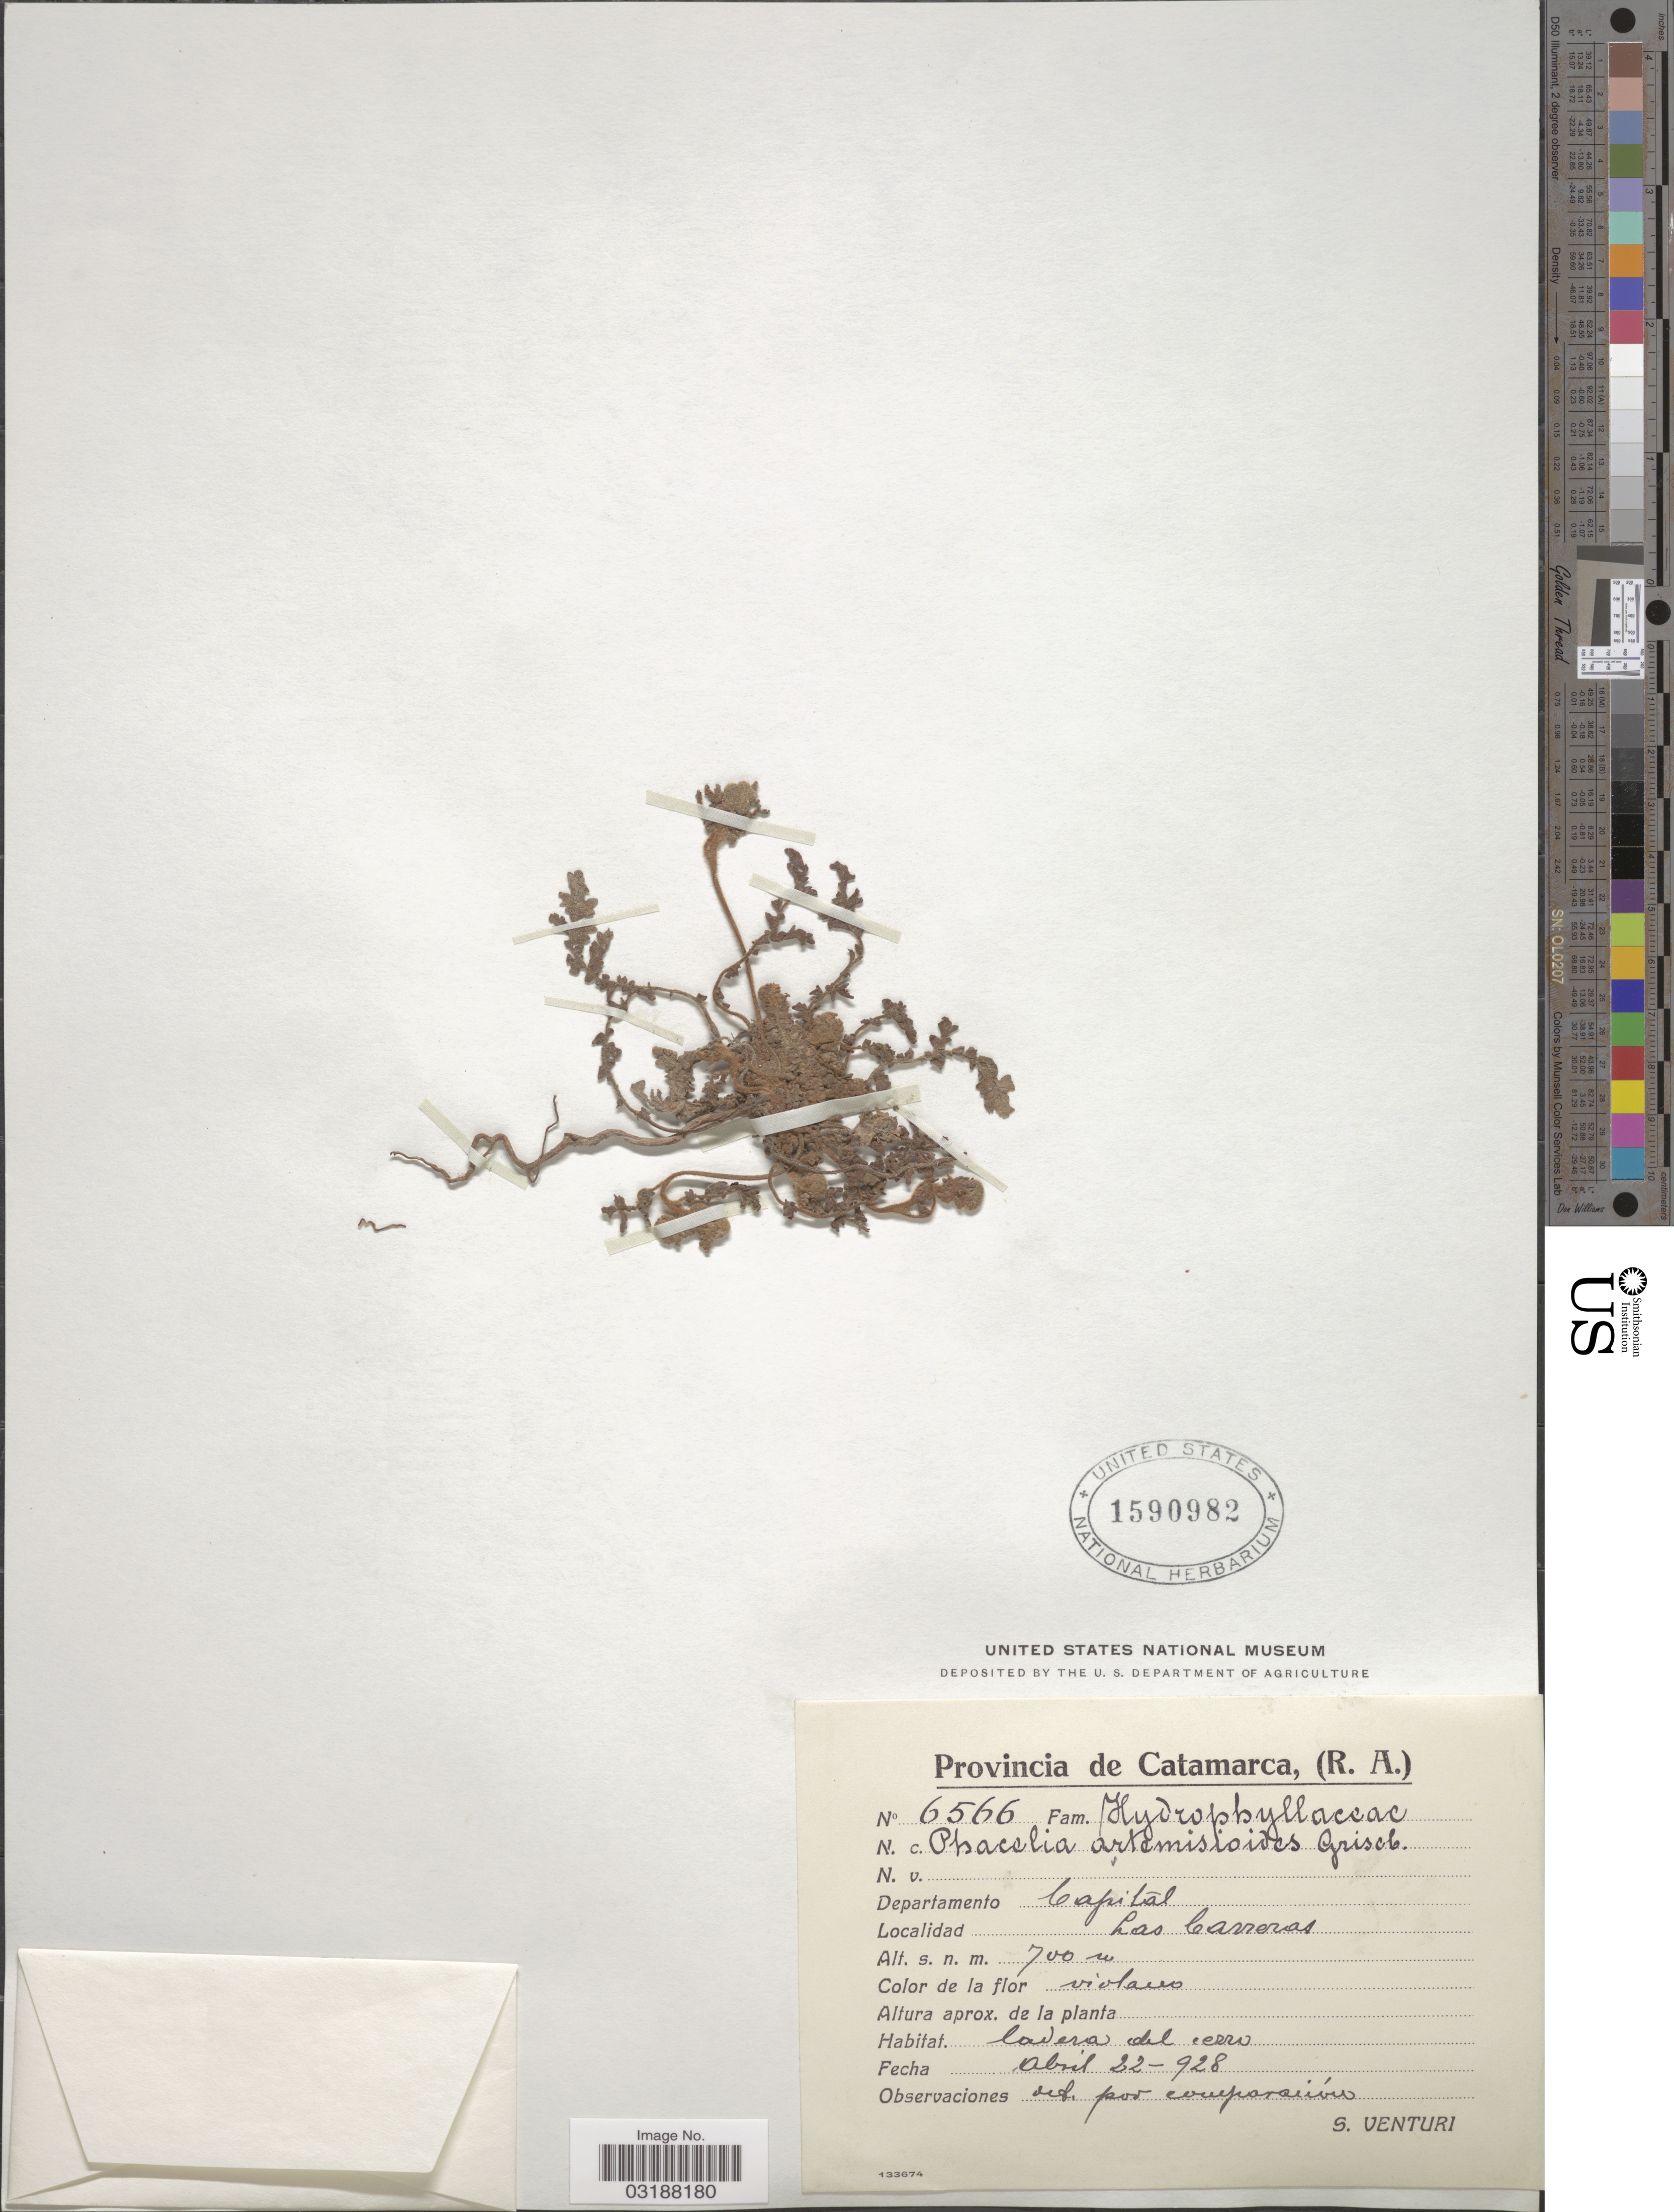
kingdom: Plantae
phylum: Tracheophyta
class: Magnoliopsida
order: Boraginales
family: Hydrophyllaceae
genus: Phacelia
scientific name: Phacelia artemisioides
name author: Griseb.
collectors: S. Venturi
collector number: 6566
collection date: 1928-04-22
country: Argentina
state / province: Catamarca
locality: Provincia de Catamarca, (R.A.), Departamento Capital, Las Carreras.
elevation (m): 700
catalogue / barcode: US 1590982